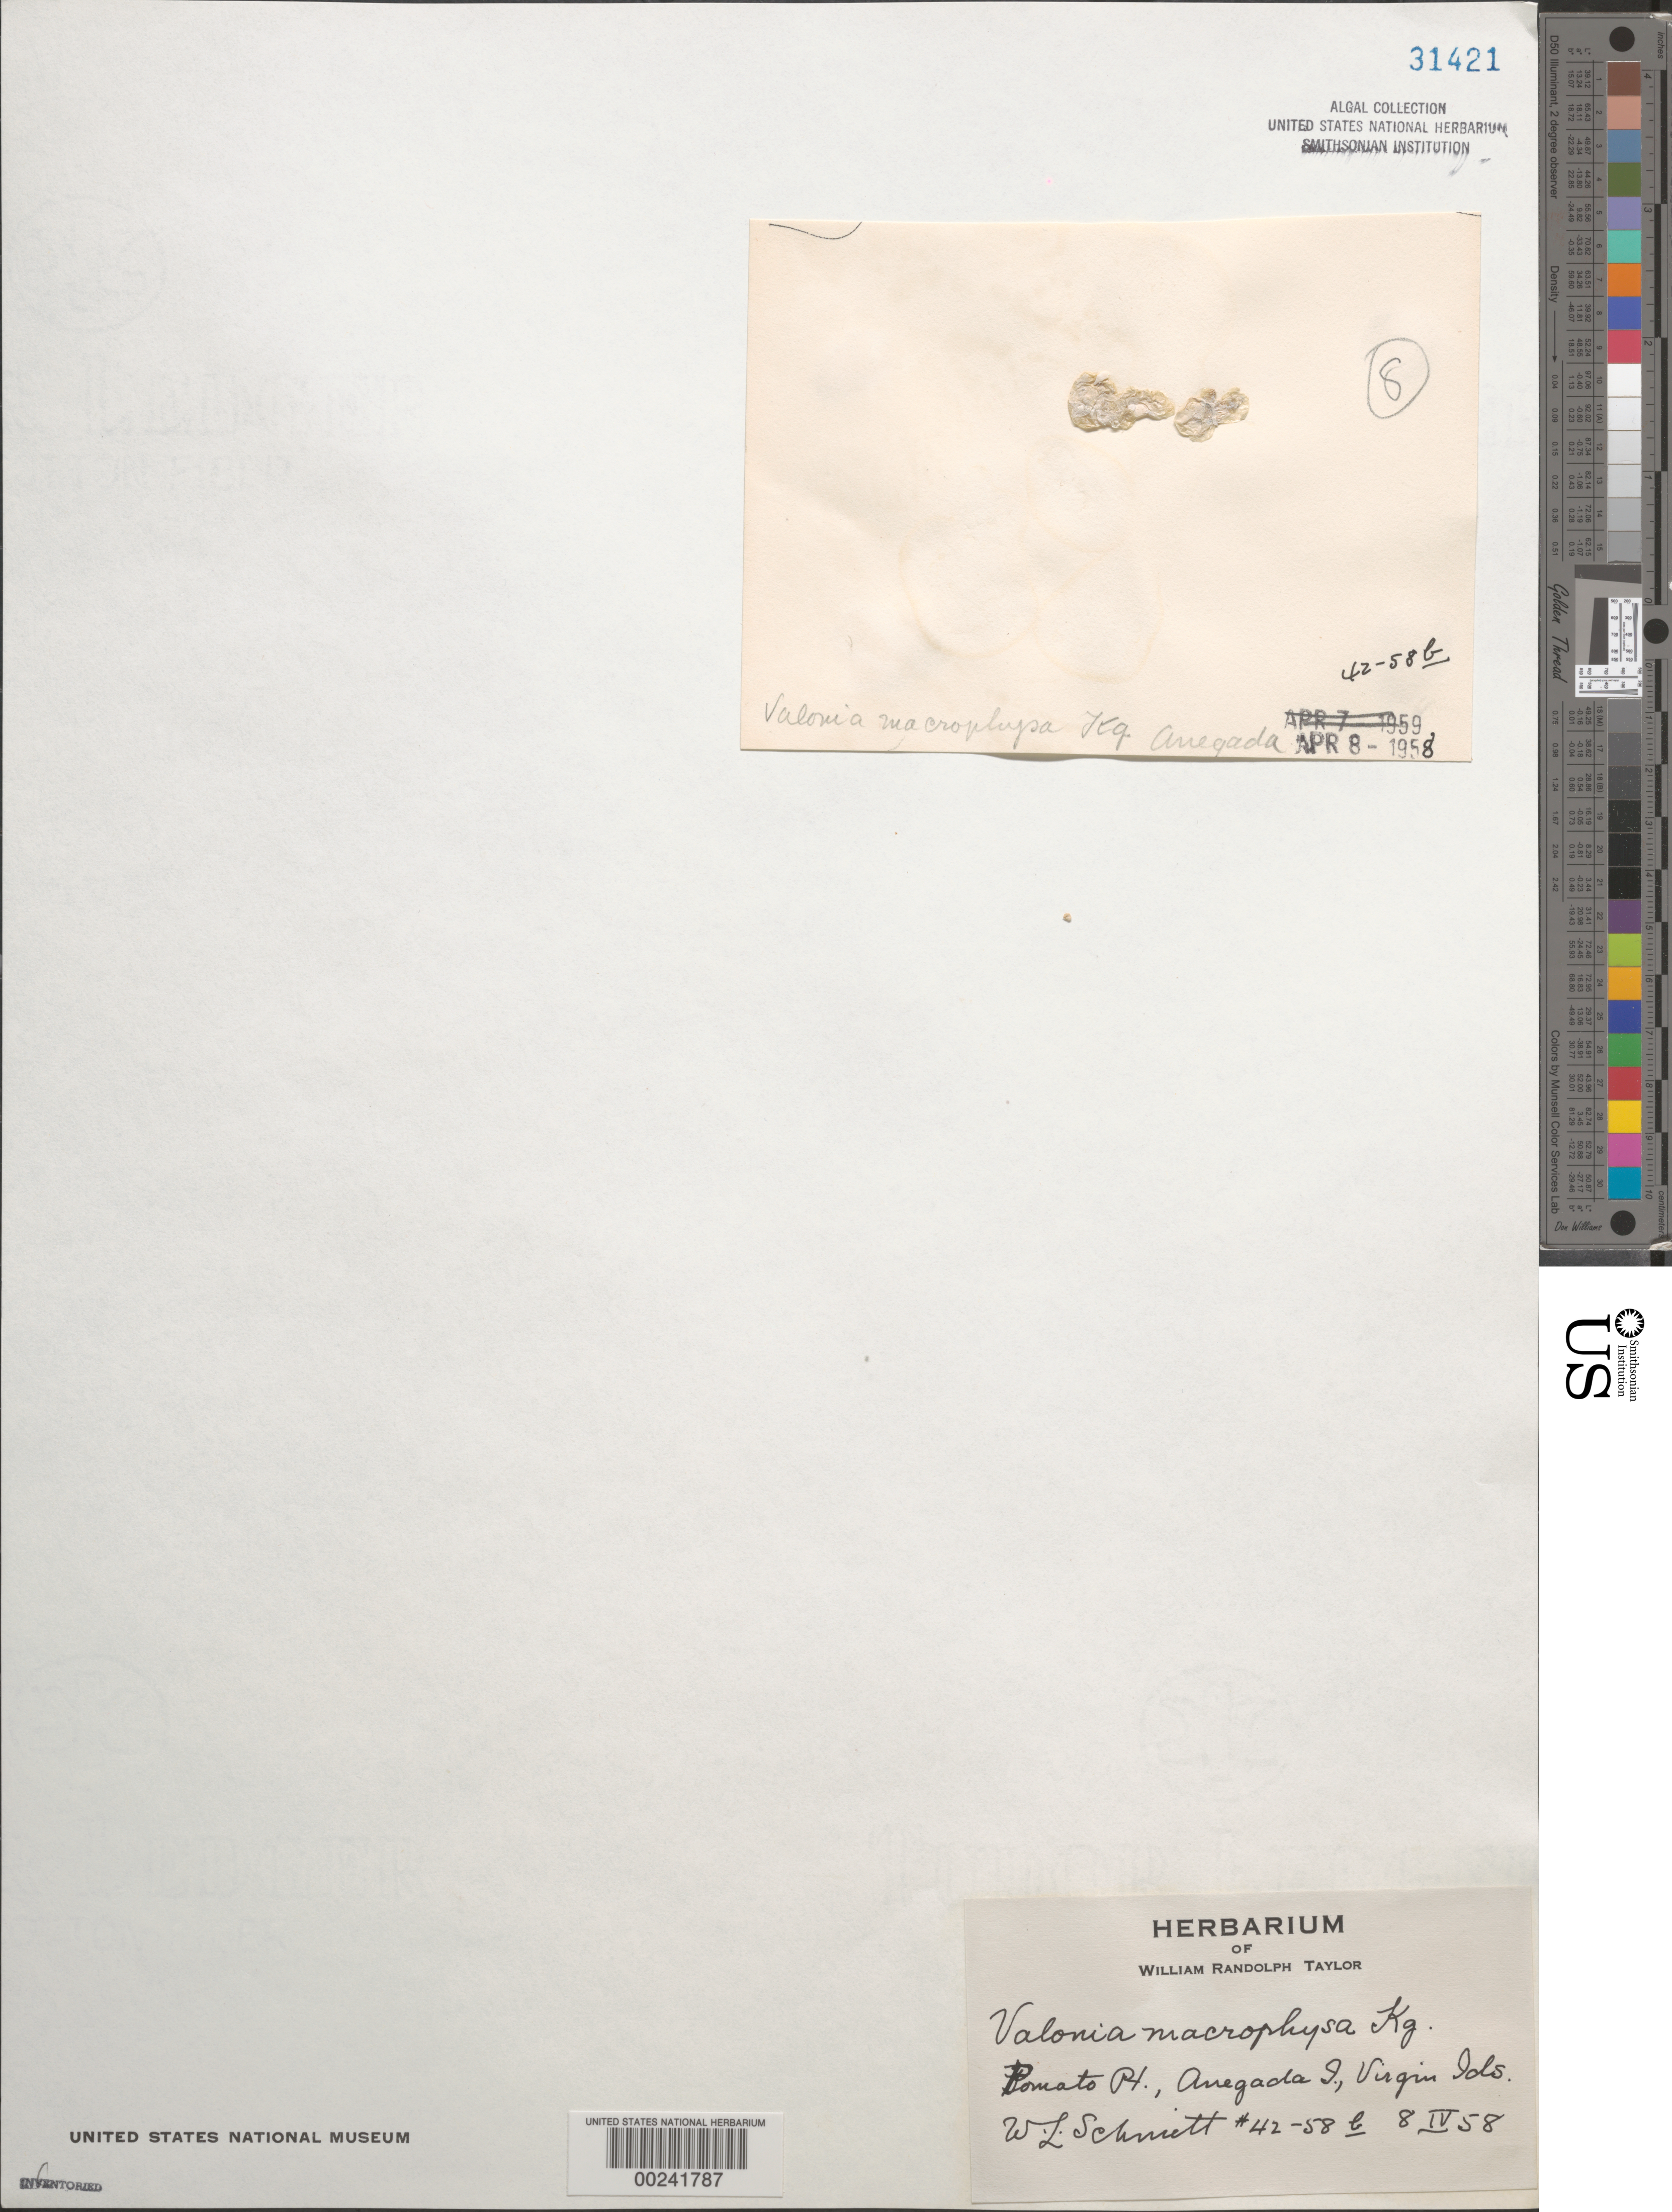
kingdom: Plantae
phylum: Chlorophyta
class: Ulvophyceae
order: Siphonocladales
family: Valoniaceae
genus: Valonia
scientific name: Valonia macrophysa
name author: Kütz.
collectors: W. L. Schmitt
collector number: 42-58b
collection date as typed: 08 Apr 1958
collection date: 1958-04-08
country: British Virgin Islands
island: Anegada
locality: Pomato Point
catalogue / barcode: US 31421